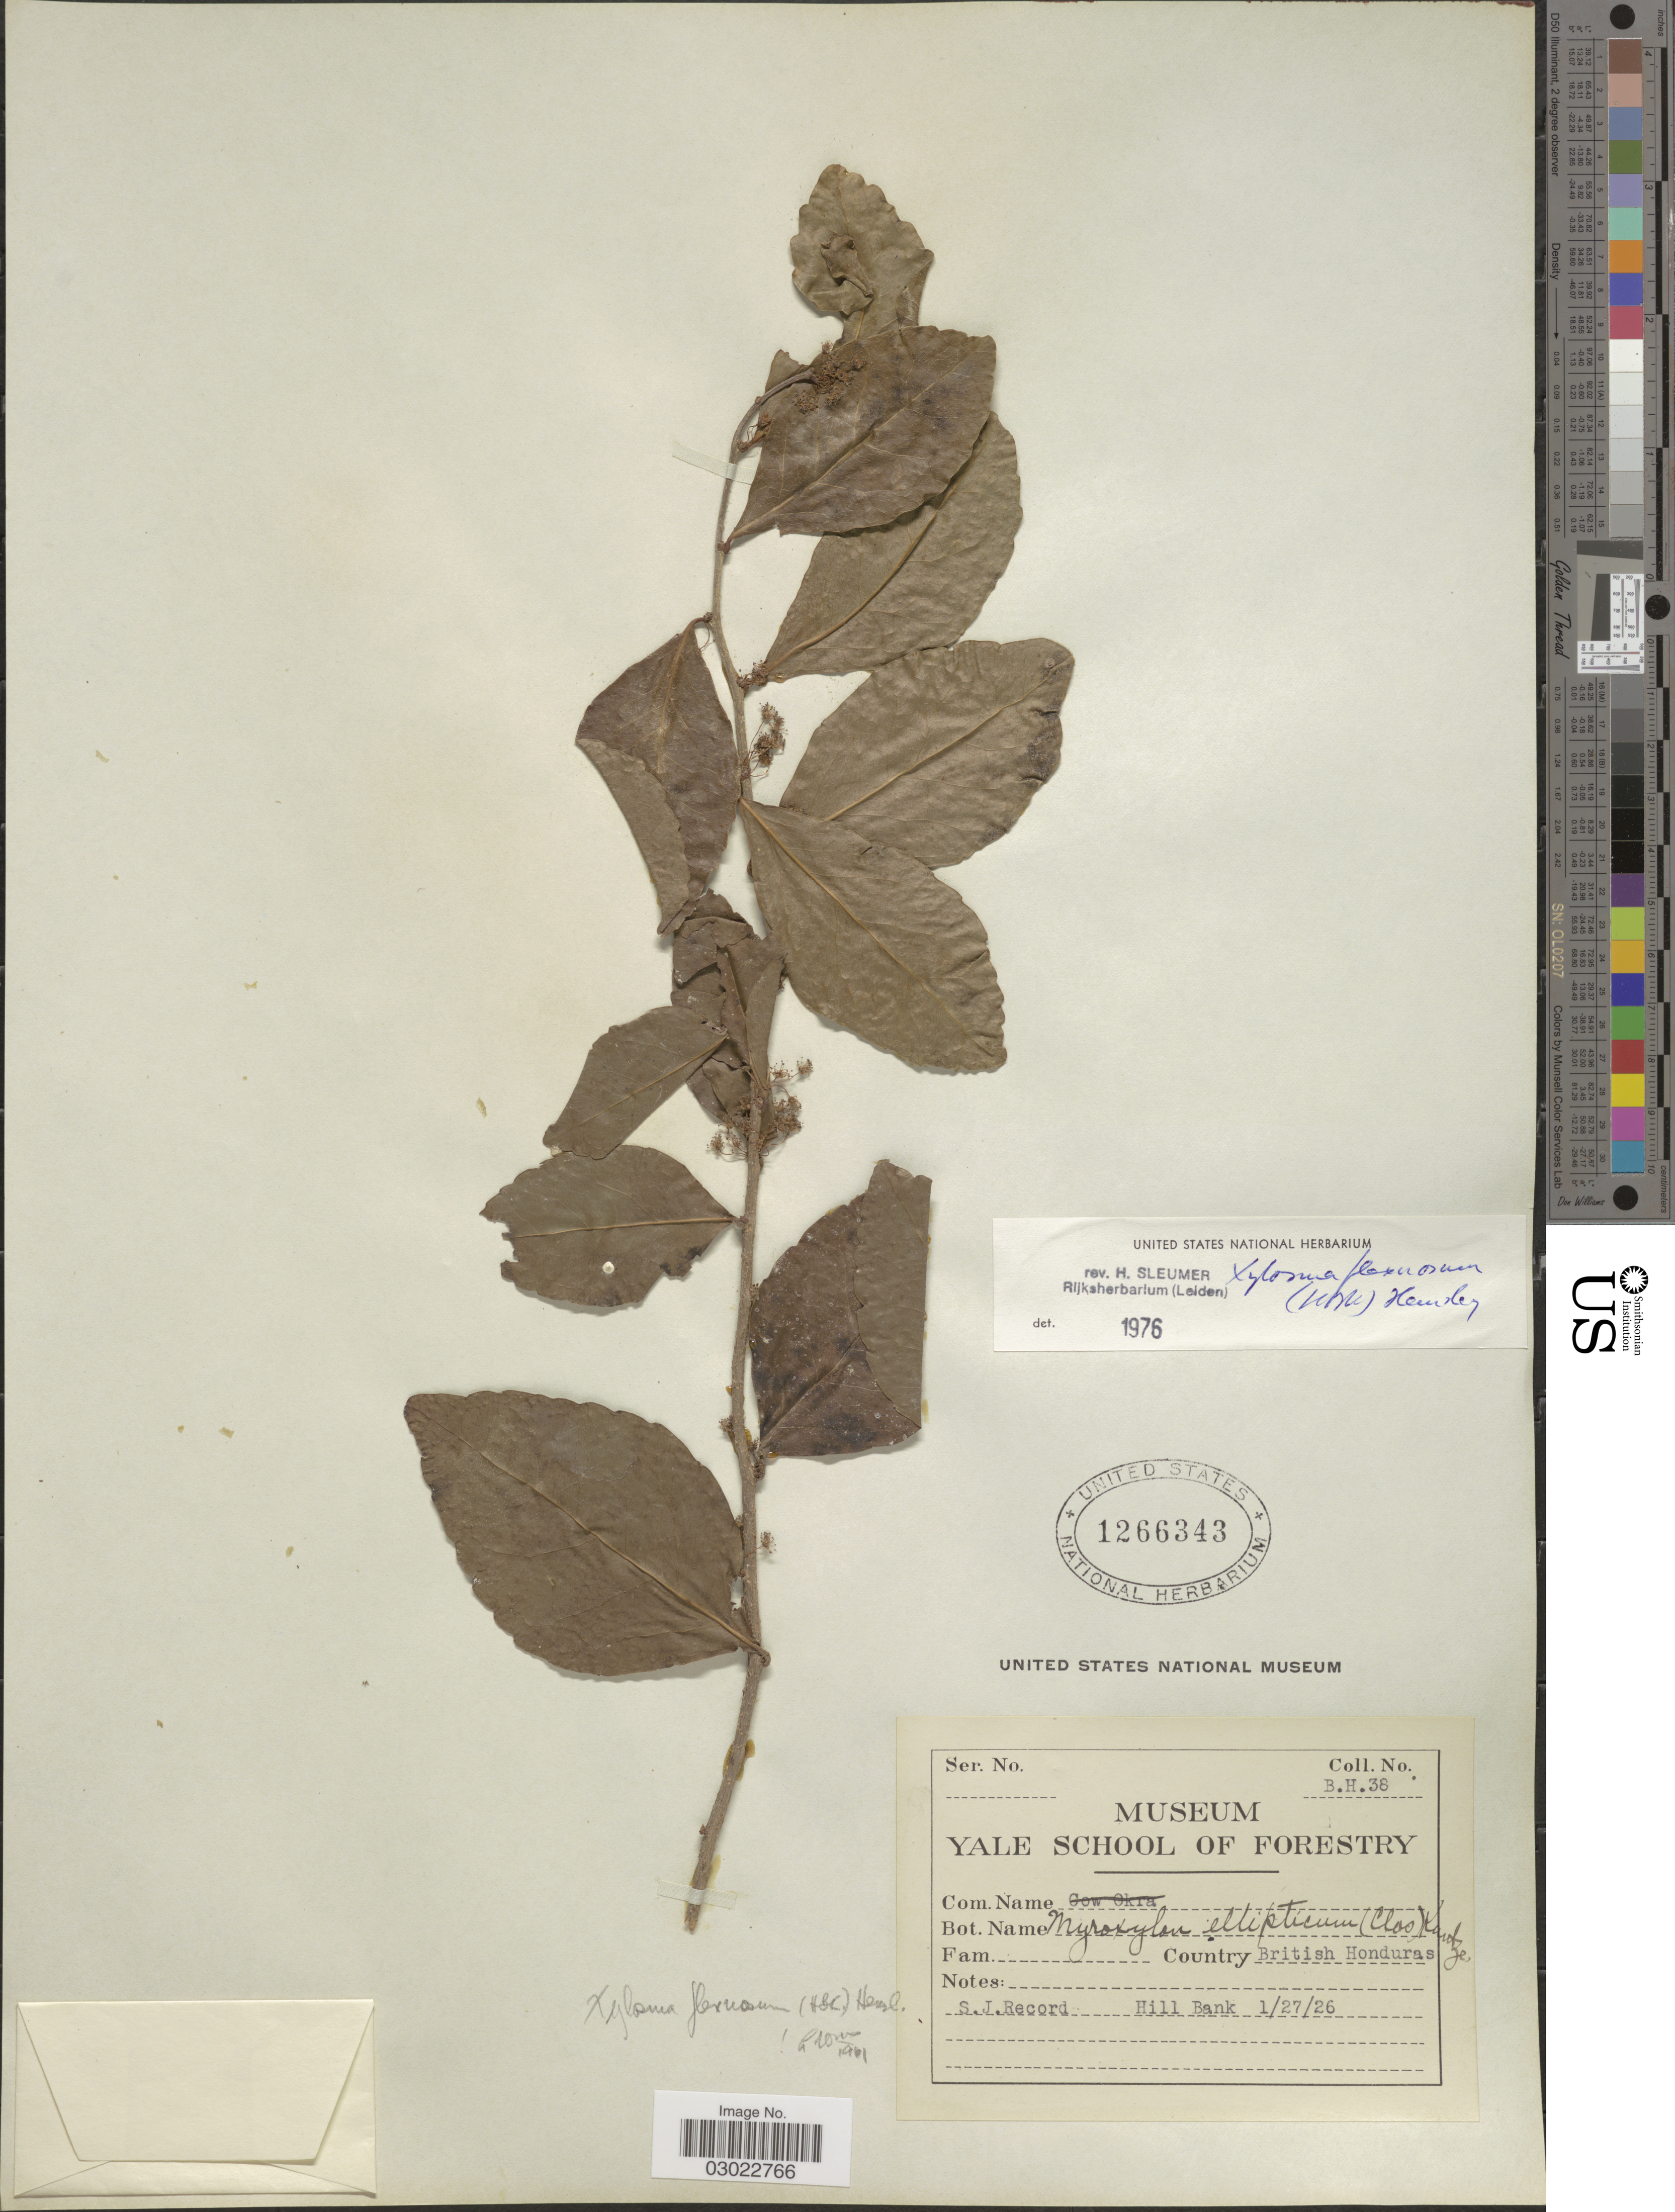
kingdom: Plantae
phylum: Tracheophyta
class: Magnoliopsida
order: Malpighiales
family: Salicaceae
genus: Xylosma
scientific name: Xylosma flexuosa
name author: (Kunth) Hemsl.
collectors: S. J. Record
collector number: B.H.38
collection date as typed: Transcribed d/m/y: 27/1/26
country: Belize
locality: Country British Honduras. Hill Bank.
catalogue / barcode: US 1266343